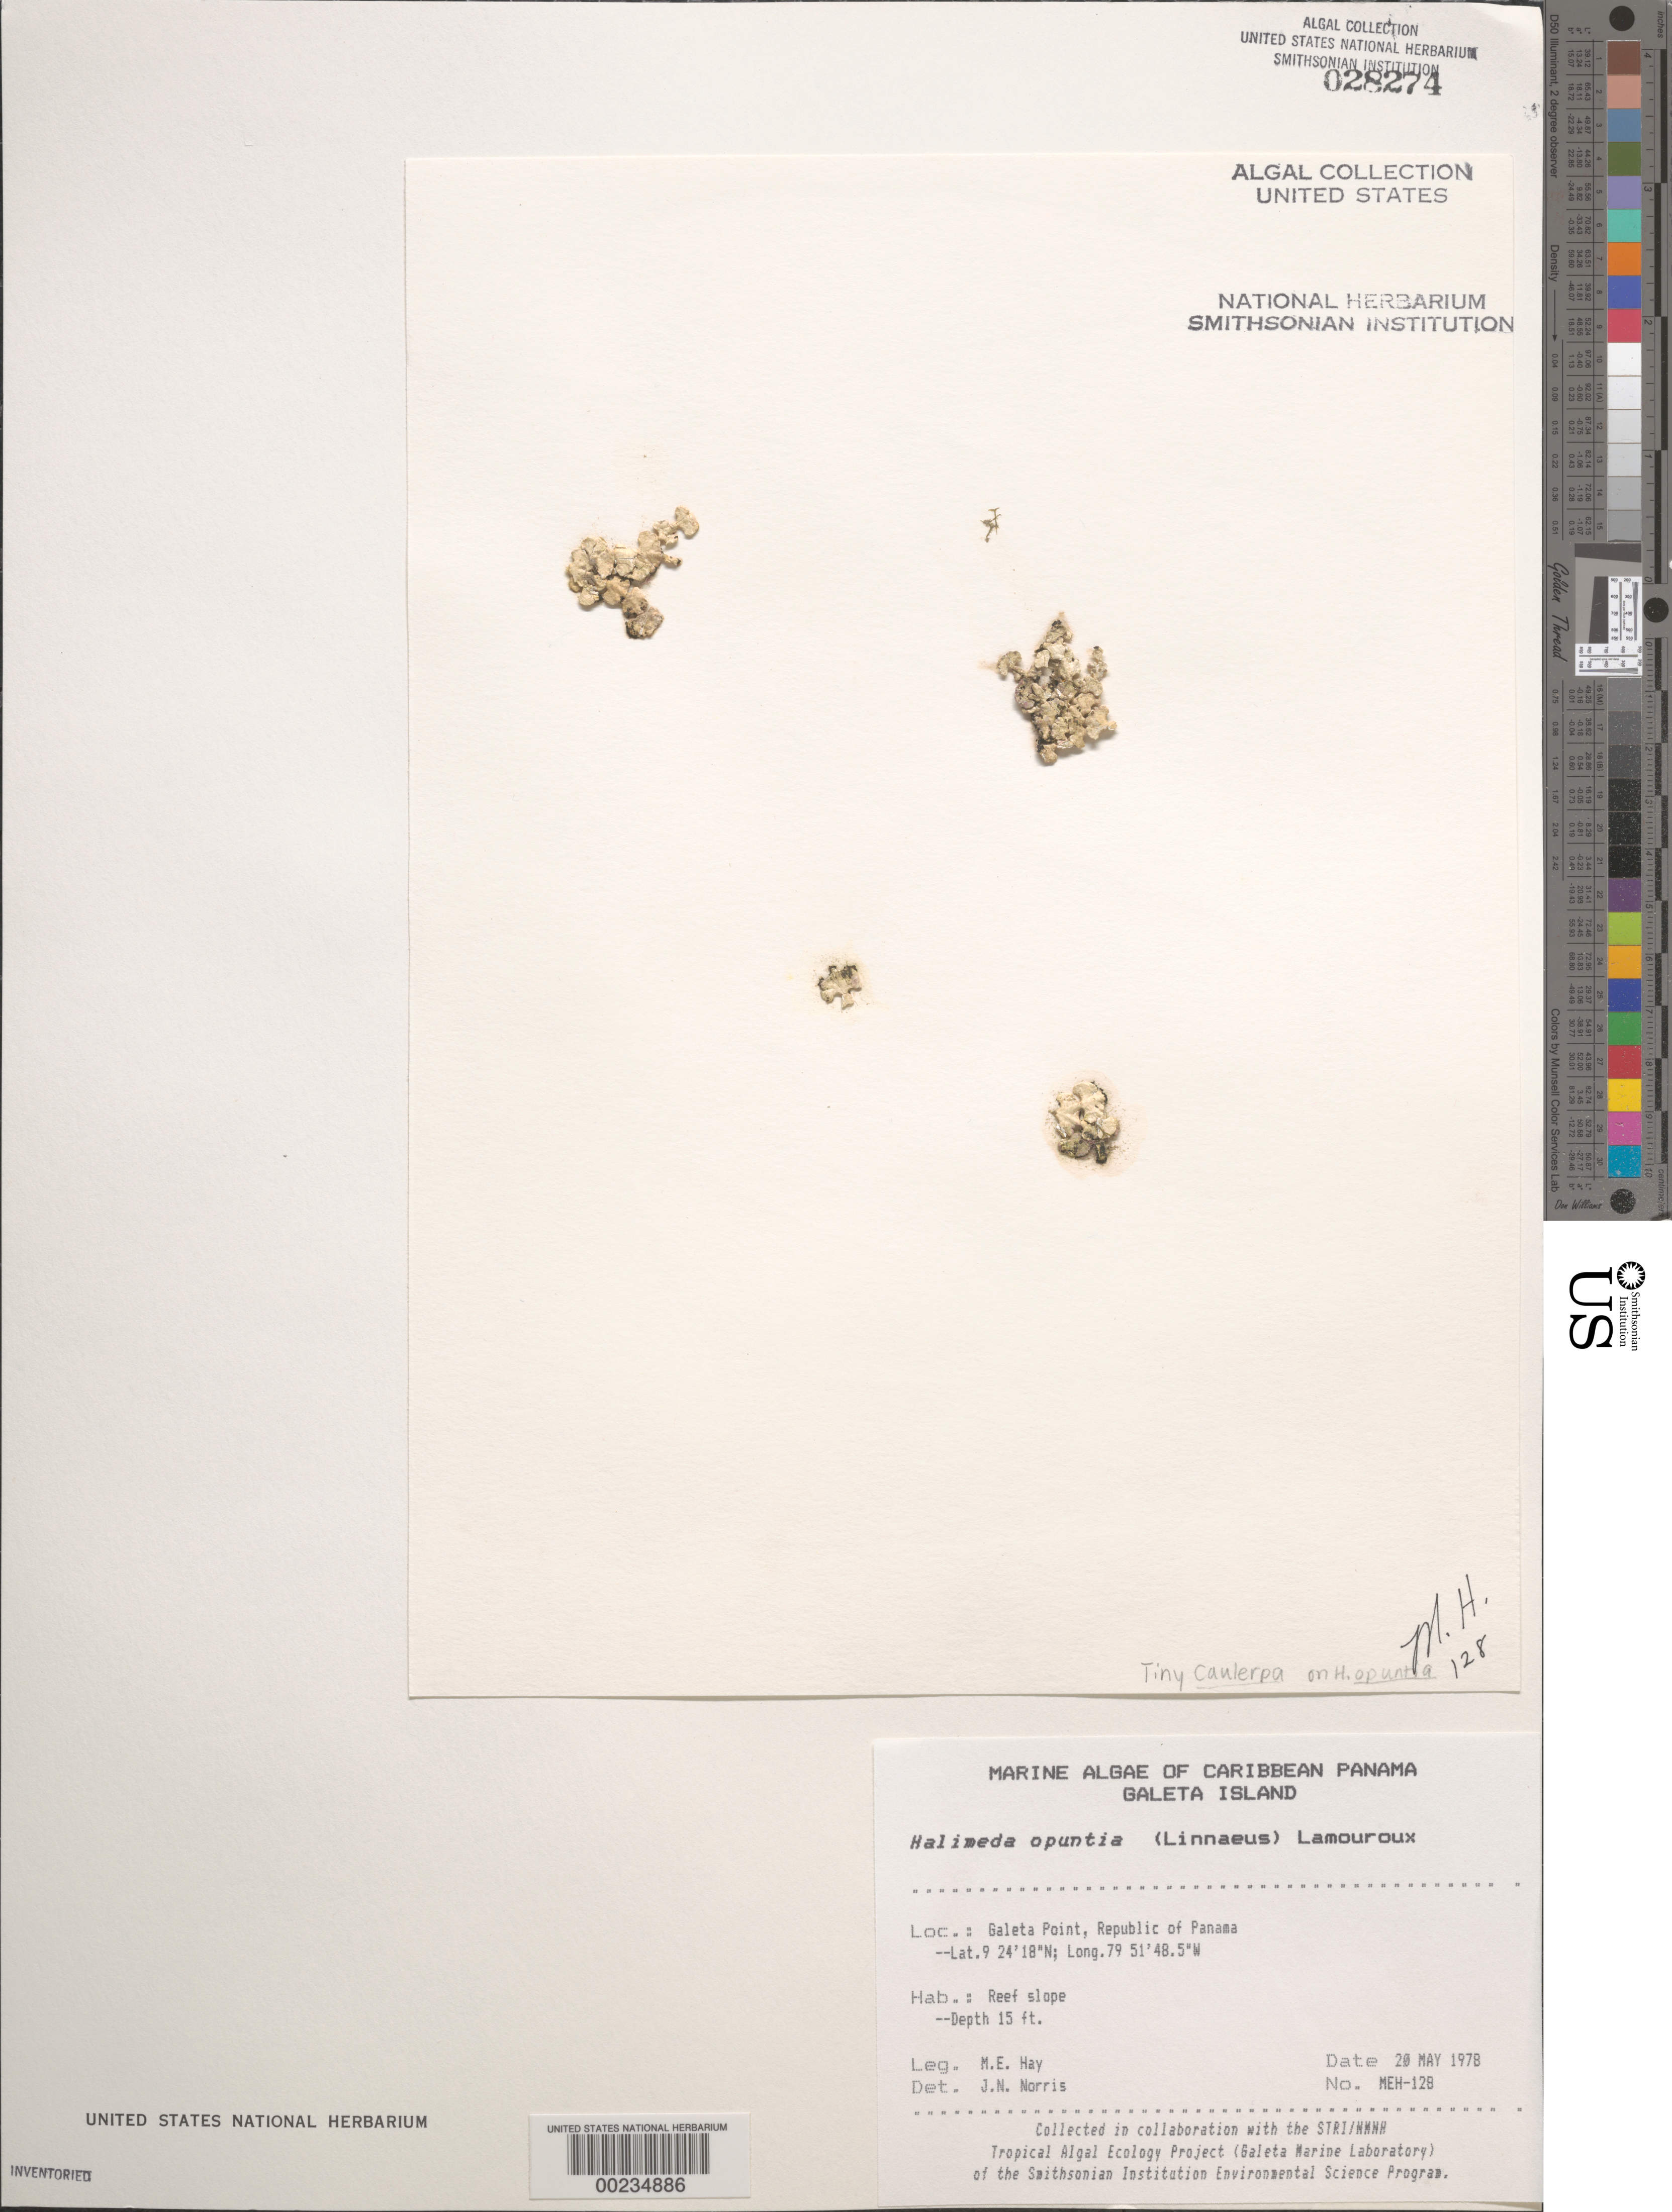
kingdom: Plantae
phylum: Chlorophyta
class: Ulvophyceae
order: Bryopsidales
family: Halimedaceae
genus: Halimeda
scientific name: Halimeda opuntia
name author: (L.) J.V.Lamouroux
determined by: Norris, James N.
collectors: M. E. Hay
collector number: MEH-128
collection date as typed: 20 May 1978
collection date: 1978-05-20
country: Panama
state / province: Colón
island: Galeta Island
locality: Galeta Point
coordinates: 9 24' 18" N, 79 51' 48.5" W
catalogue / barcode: US 28274